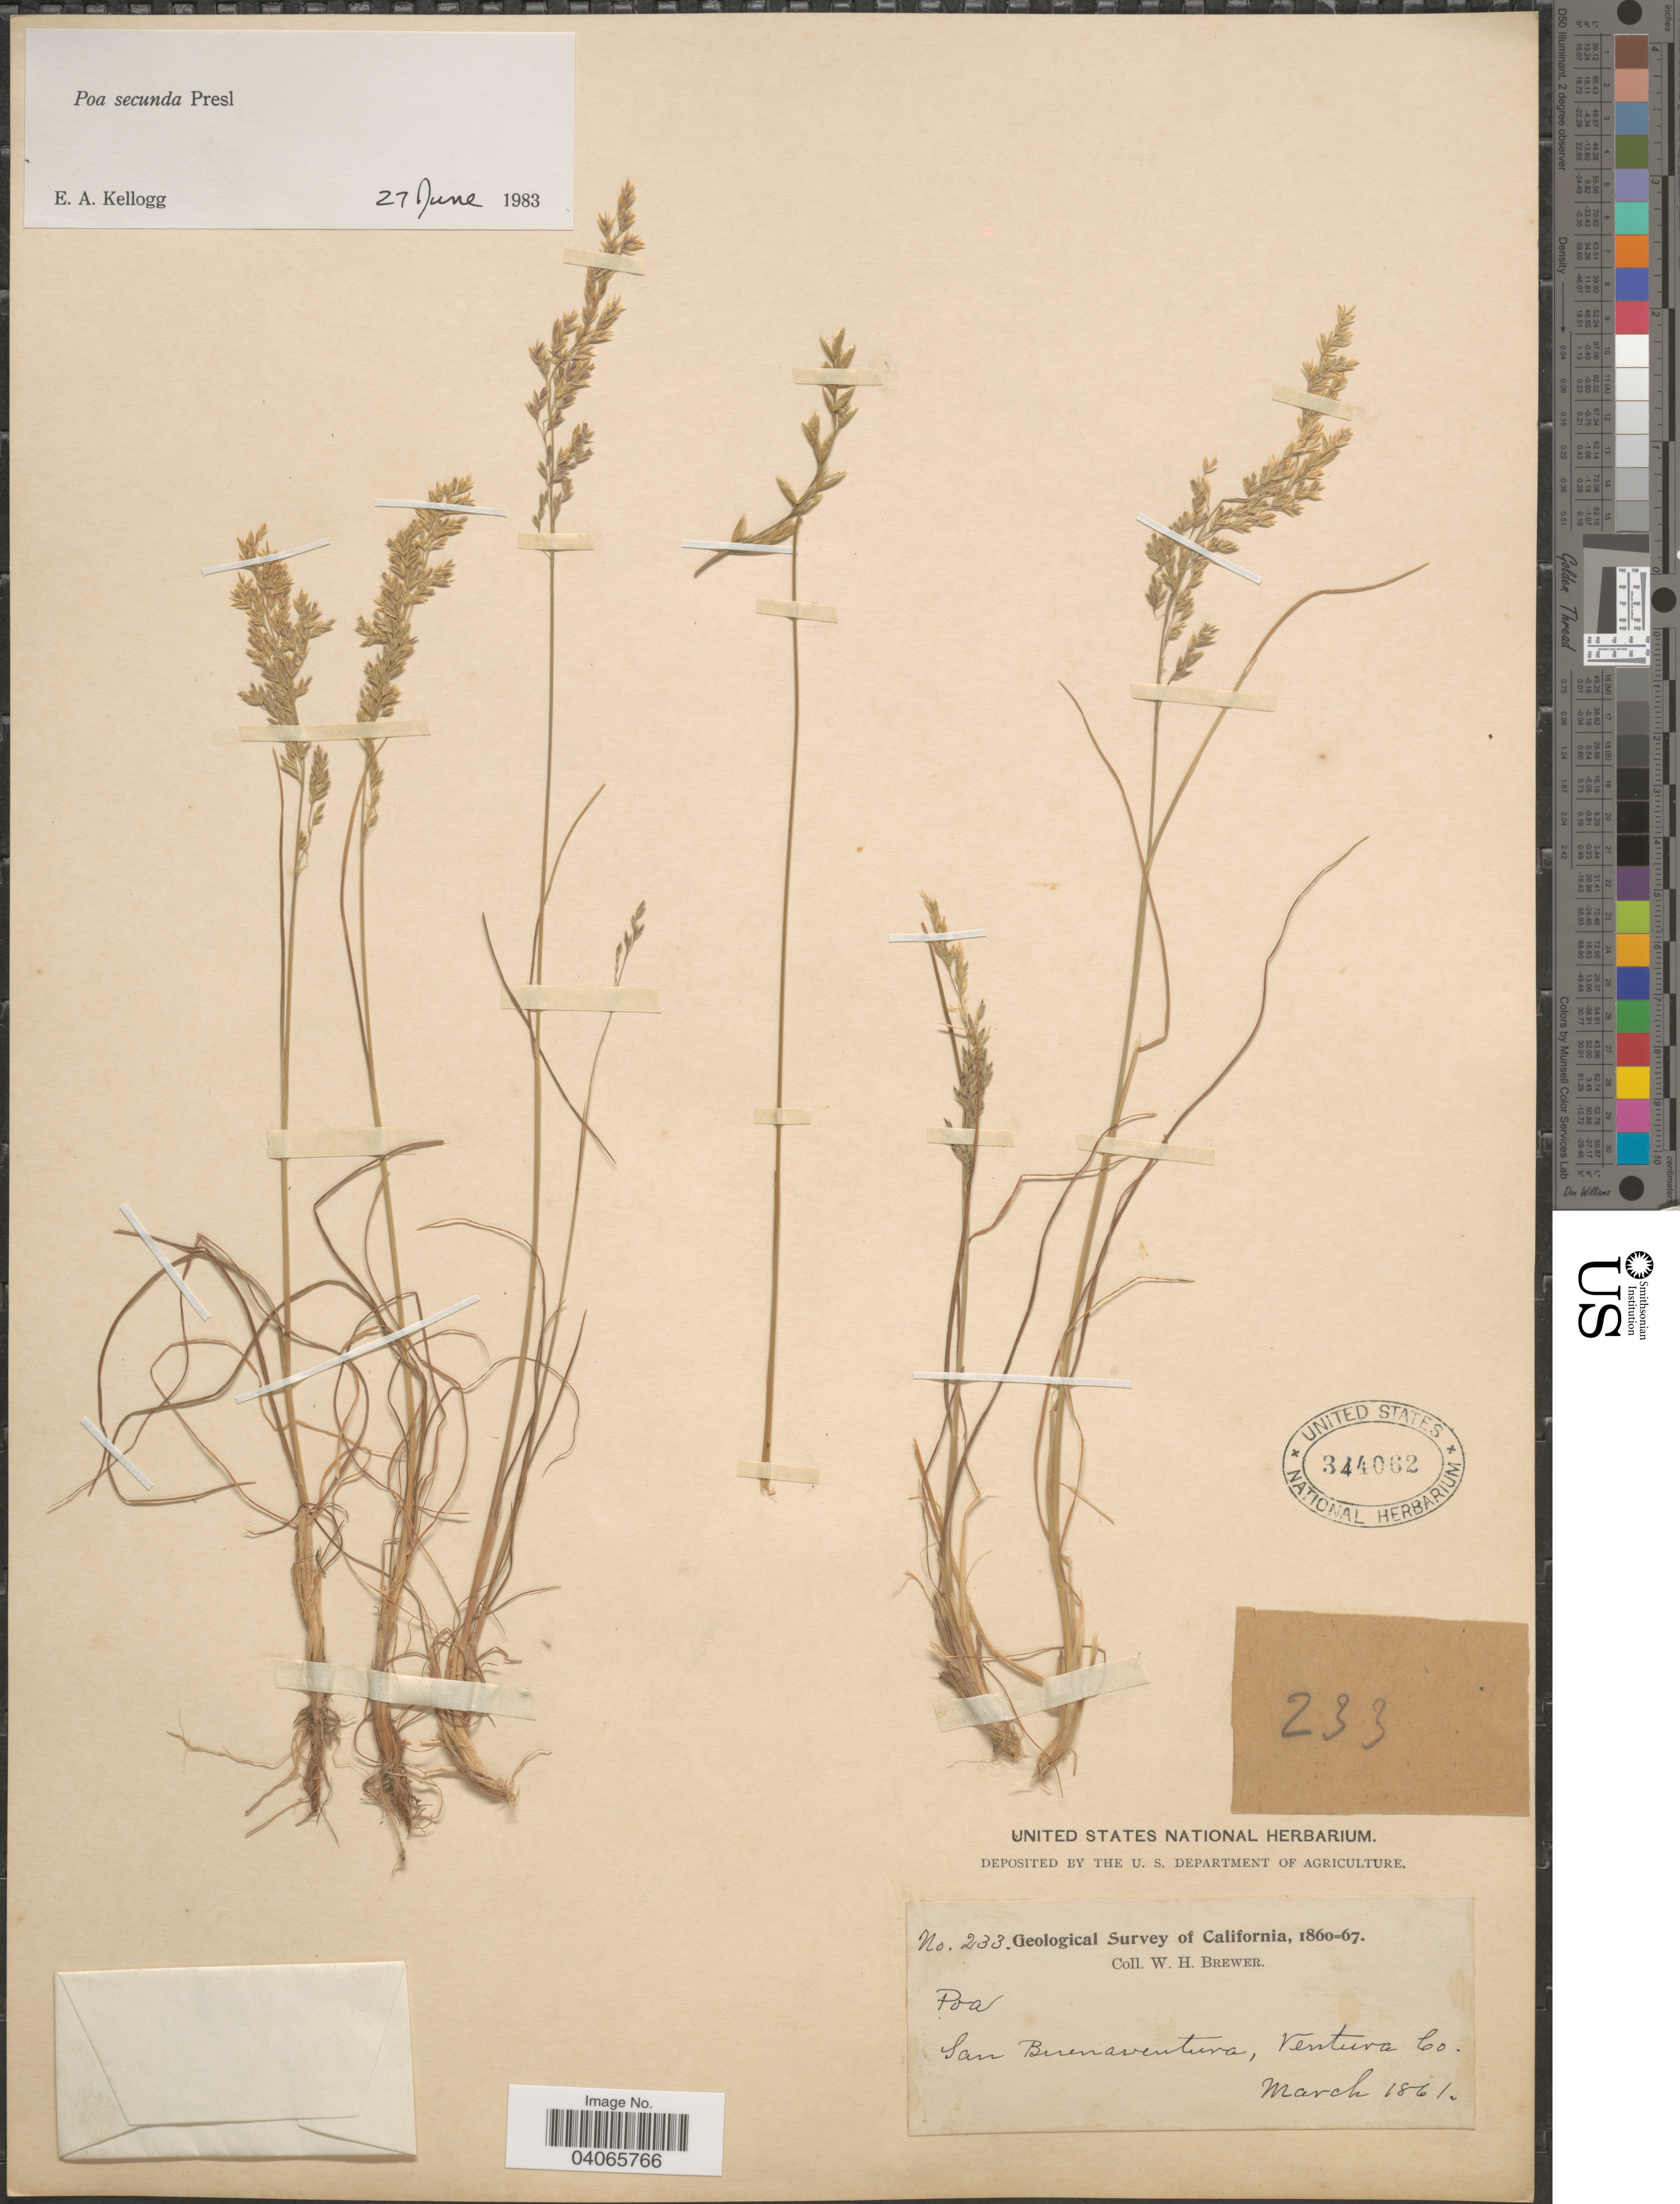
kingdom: Plantae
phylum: Tracheophyta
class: Liliopsida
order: Poales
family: Poaceae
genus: Poa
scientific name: Poa secunda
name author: J. Presl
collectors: W. H. Brewer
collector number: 233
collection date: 1861-03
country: United States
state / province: California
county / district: Ventura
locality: Geological Survey of California. San Buenaventura, Ventura Co.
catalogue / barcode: US 344062